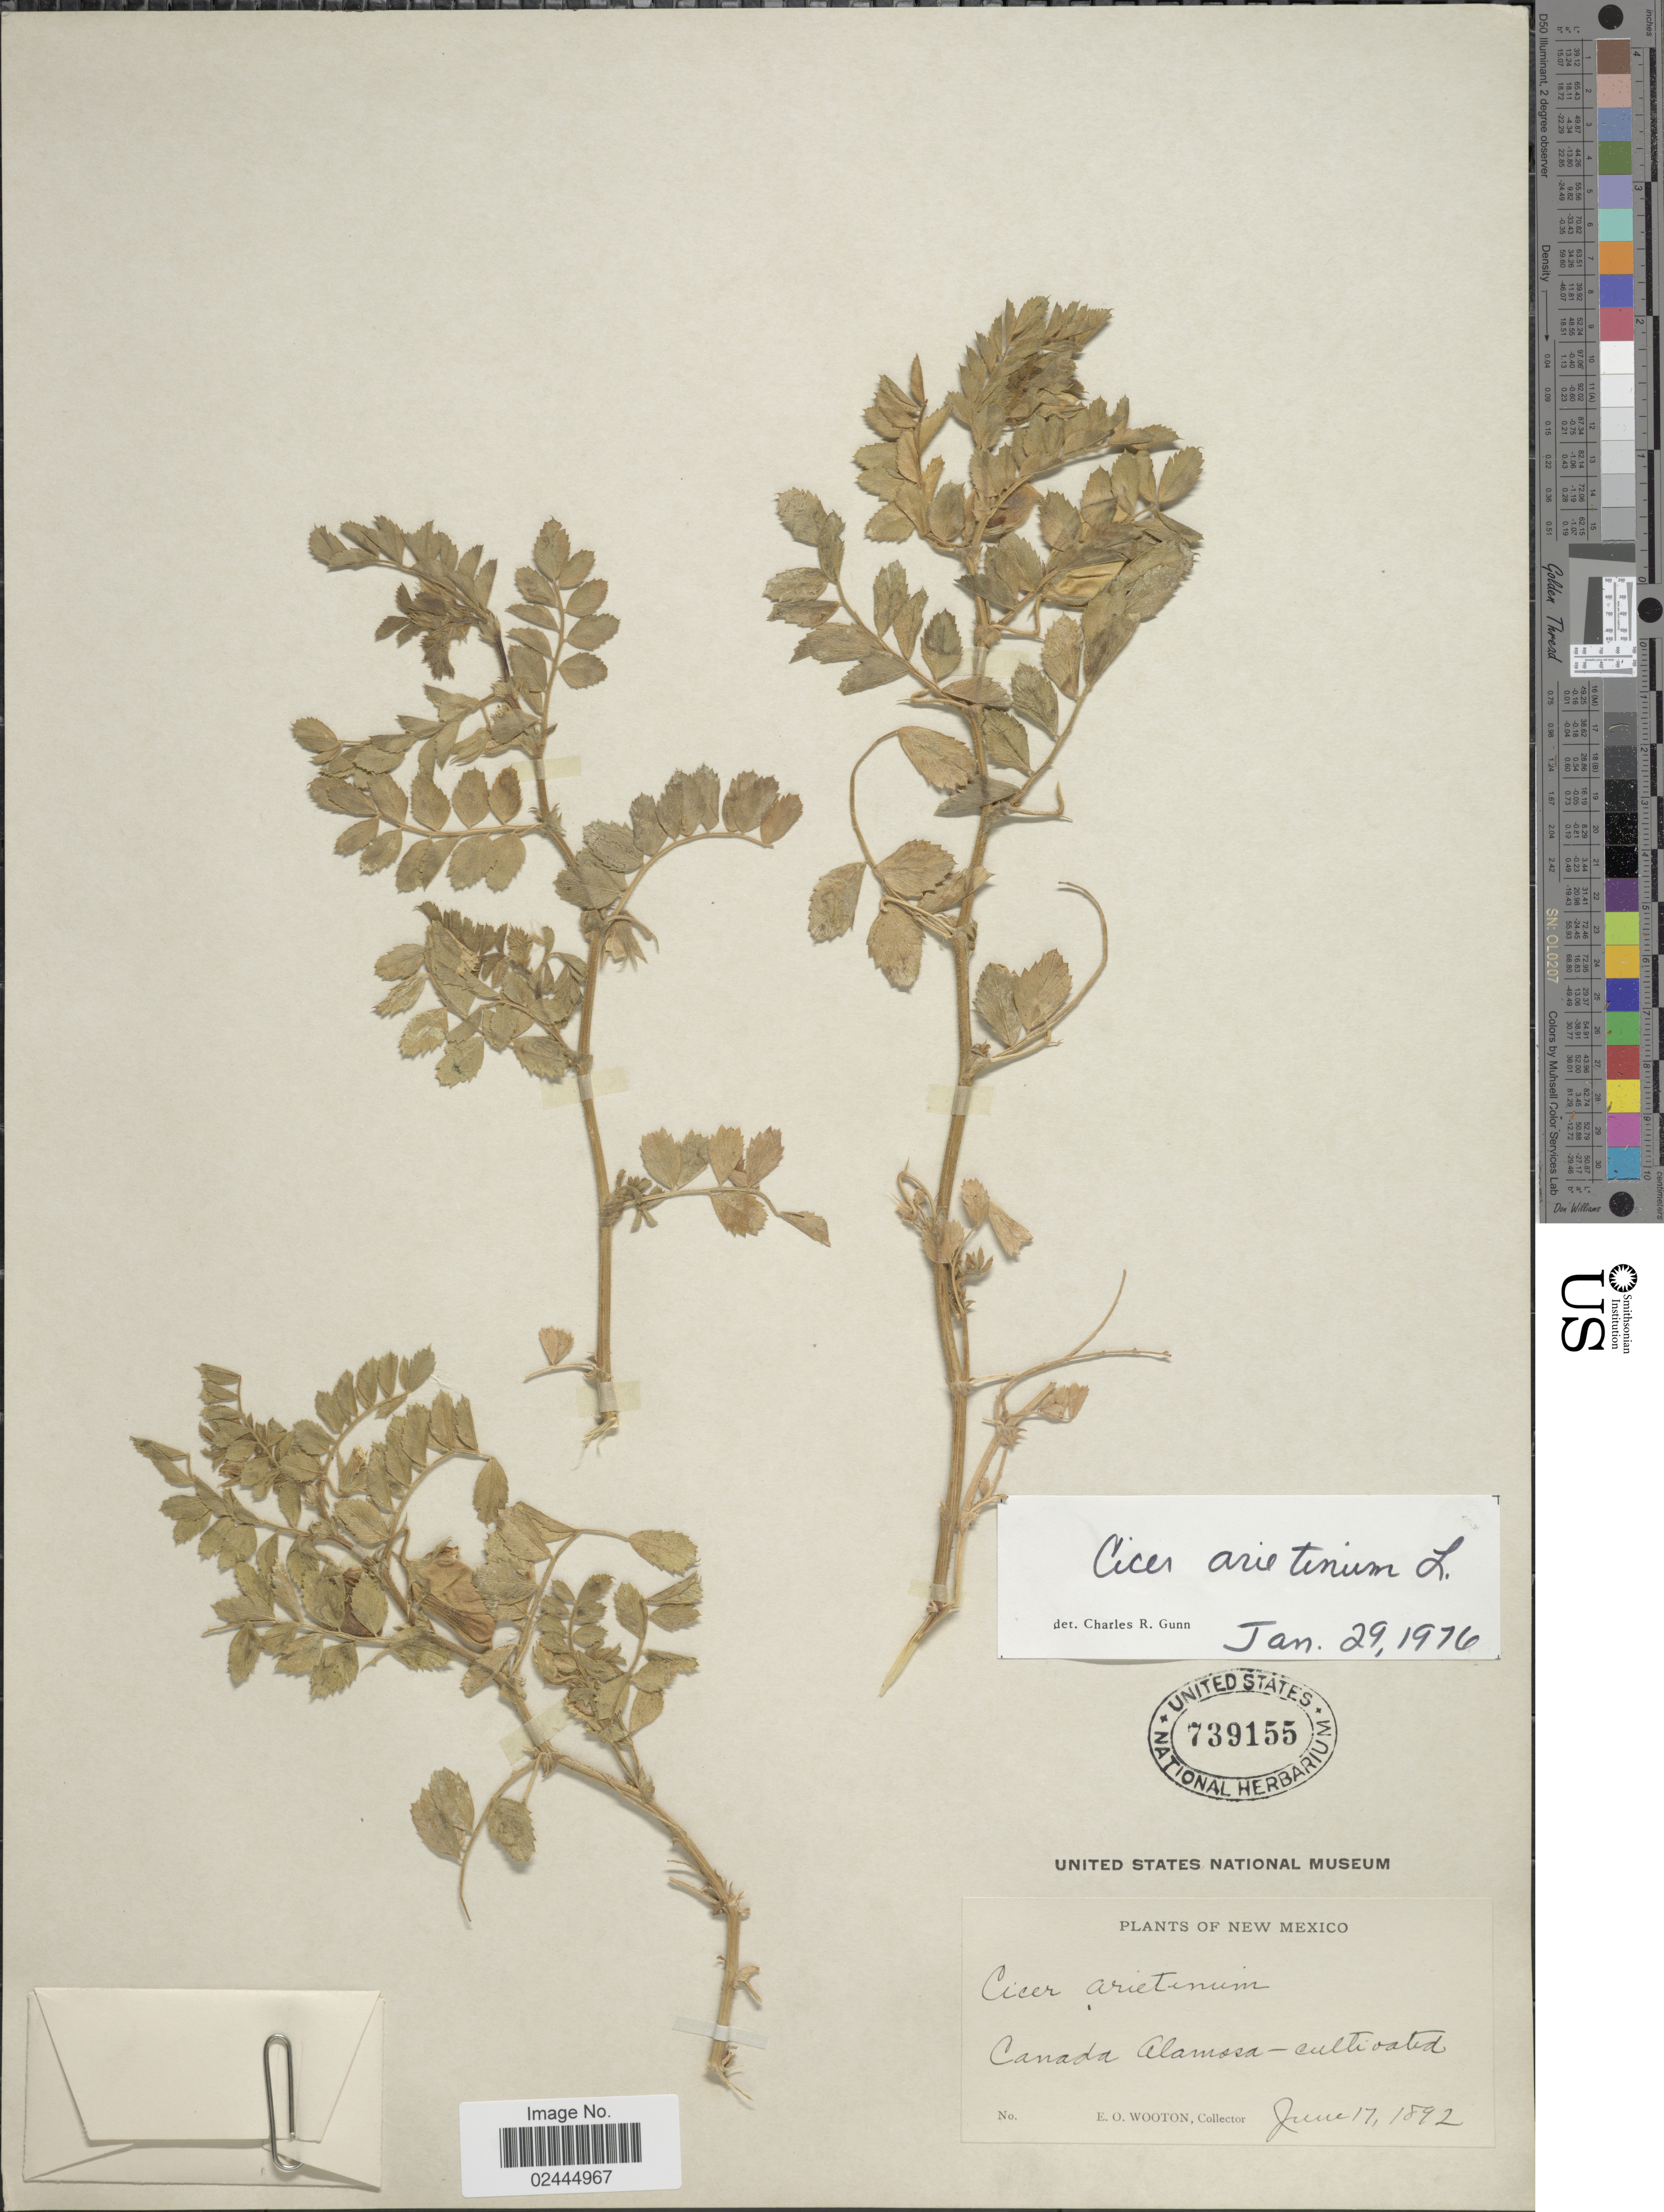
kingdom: Plantae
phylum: Tracheophyta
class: Magnoliopsida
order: Fabales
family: Fabaceae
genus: Cicer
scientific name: Cicer arietinum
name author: L.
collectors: E. O. Wooton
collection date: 1892-06-17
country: United States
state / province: New Mexico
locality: Canada Alamosa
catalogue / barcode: US 739155